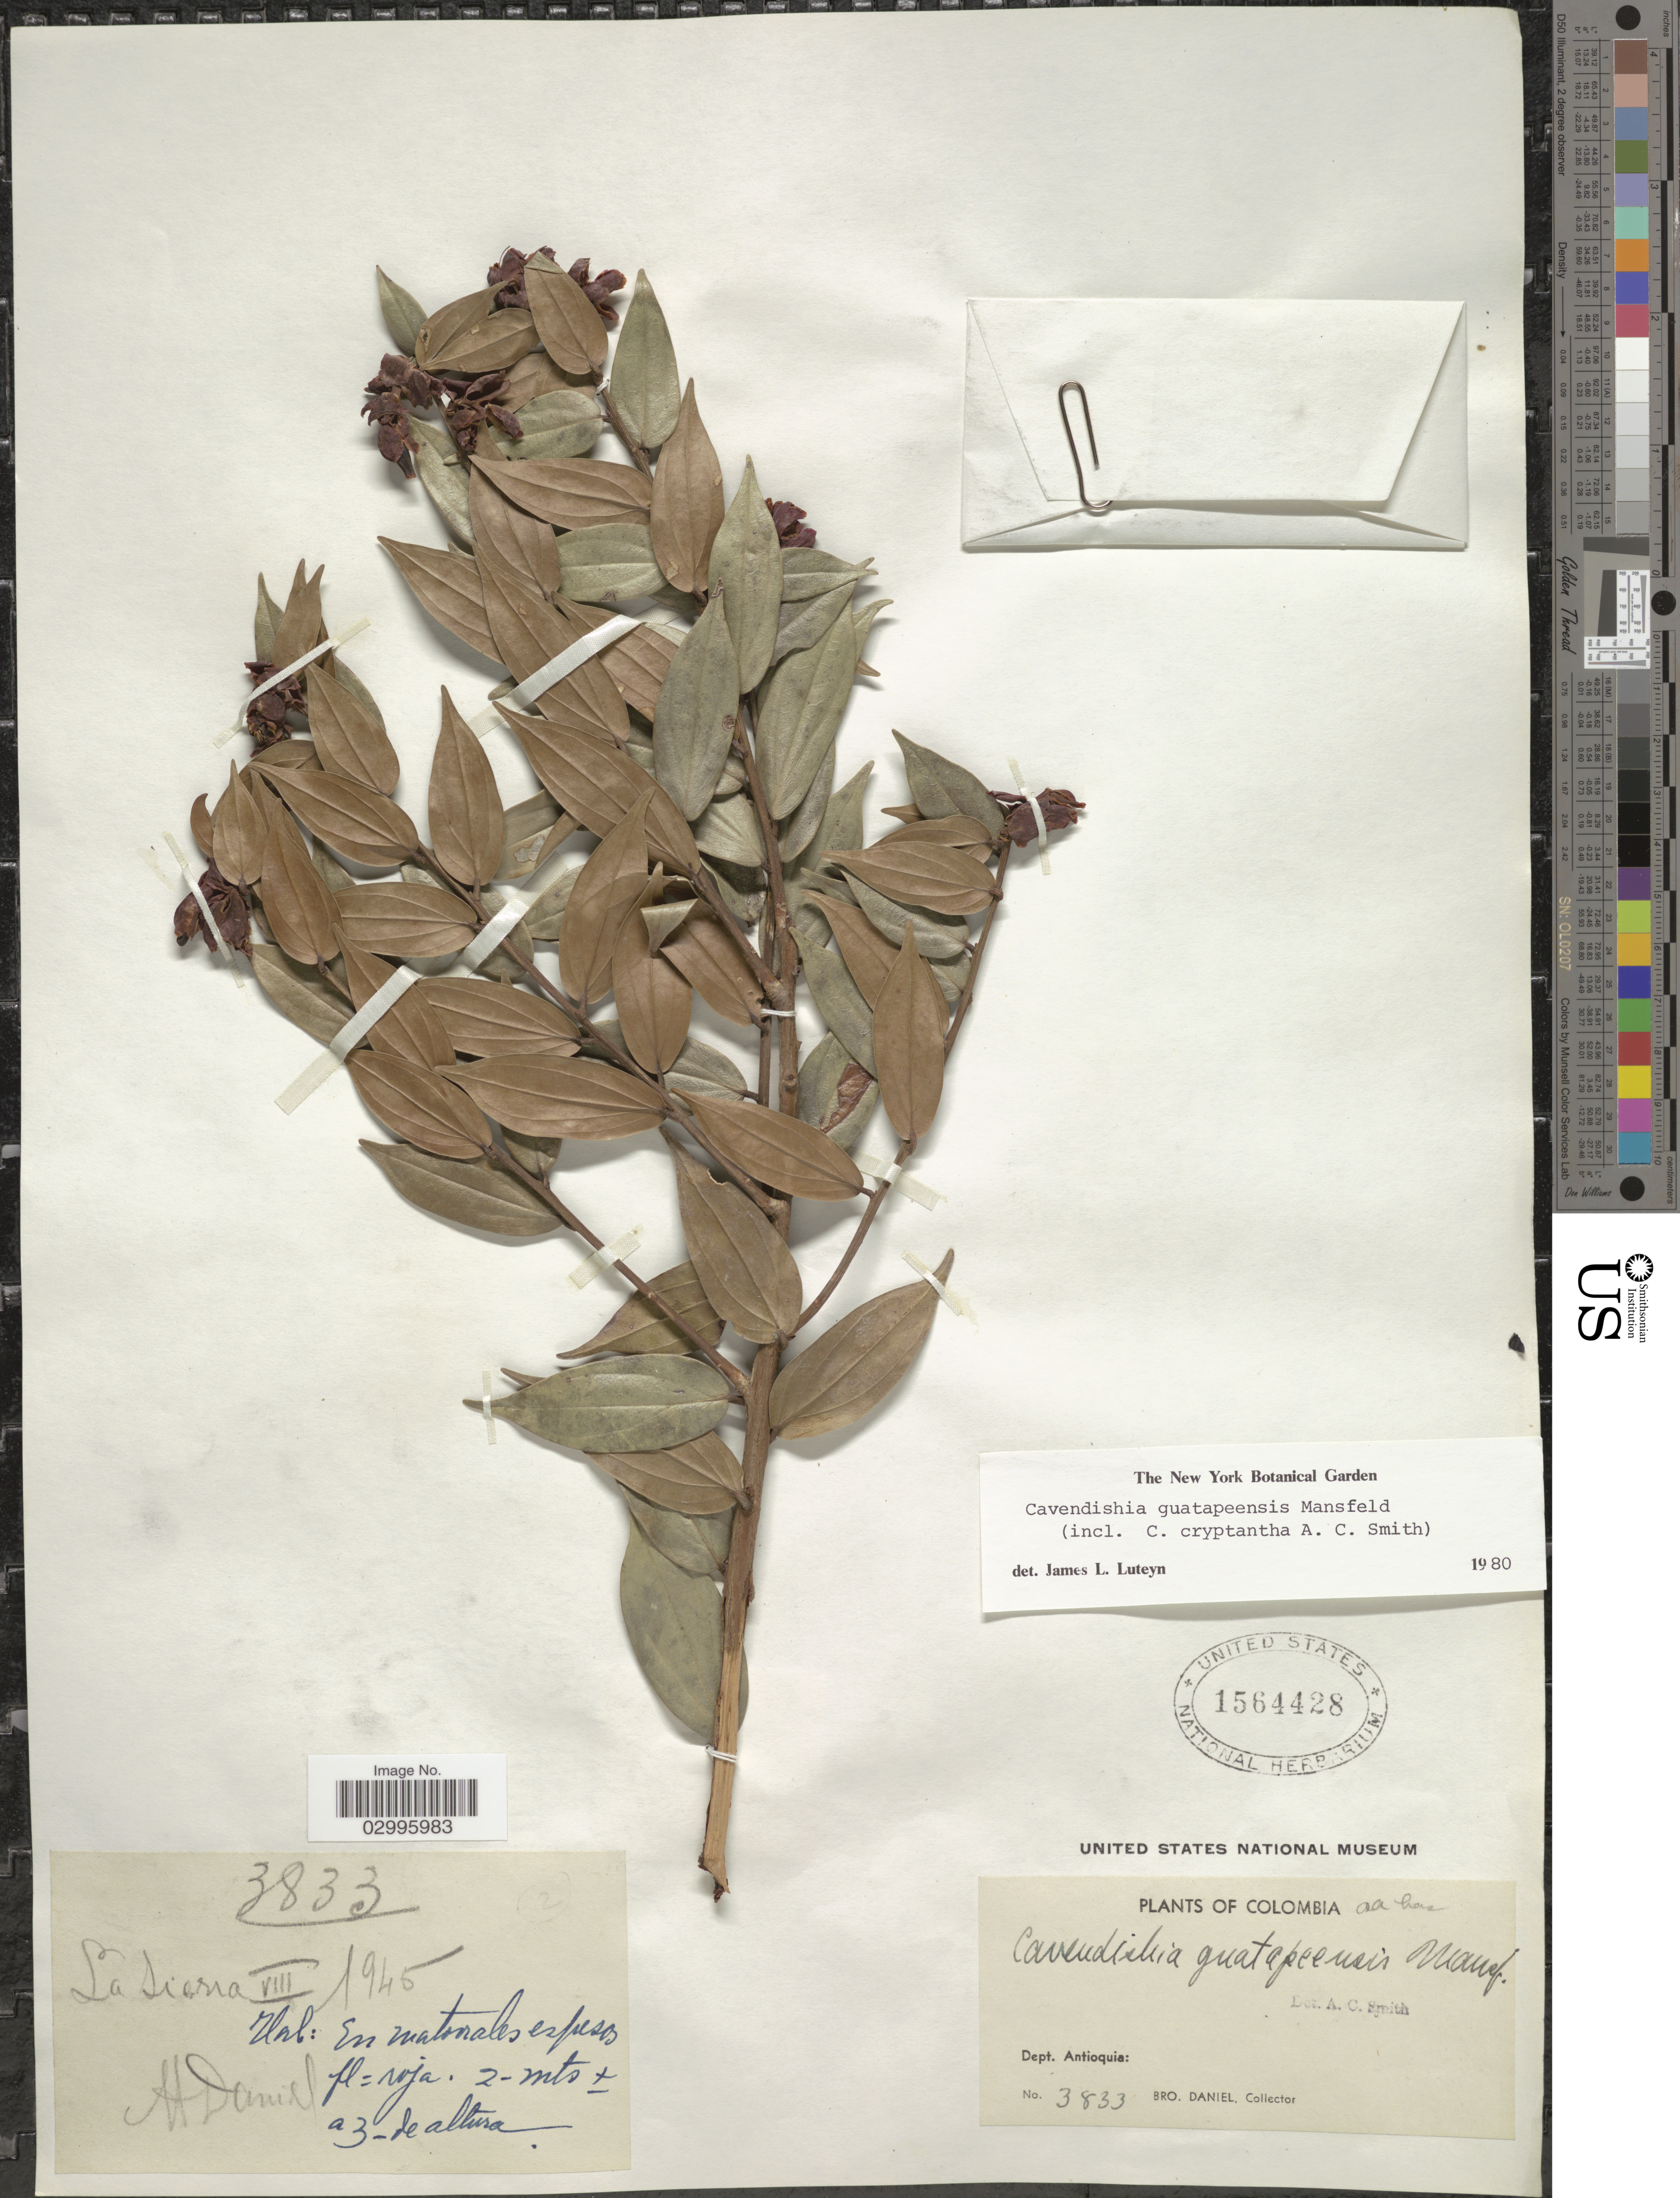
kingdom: Plantae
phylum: Tracheophyta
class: Magnoliopsida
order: Ericales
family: Ericaceae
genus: Cavendishia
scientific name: Cavendishia guatapeensis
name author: Mansf.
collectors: Bro. Daniel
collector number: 3833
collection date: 1945-08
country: Colombia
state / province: Antioquia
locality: Dept. Antioquia. La Sierra.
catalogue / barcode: US 1564428